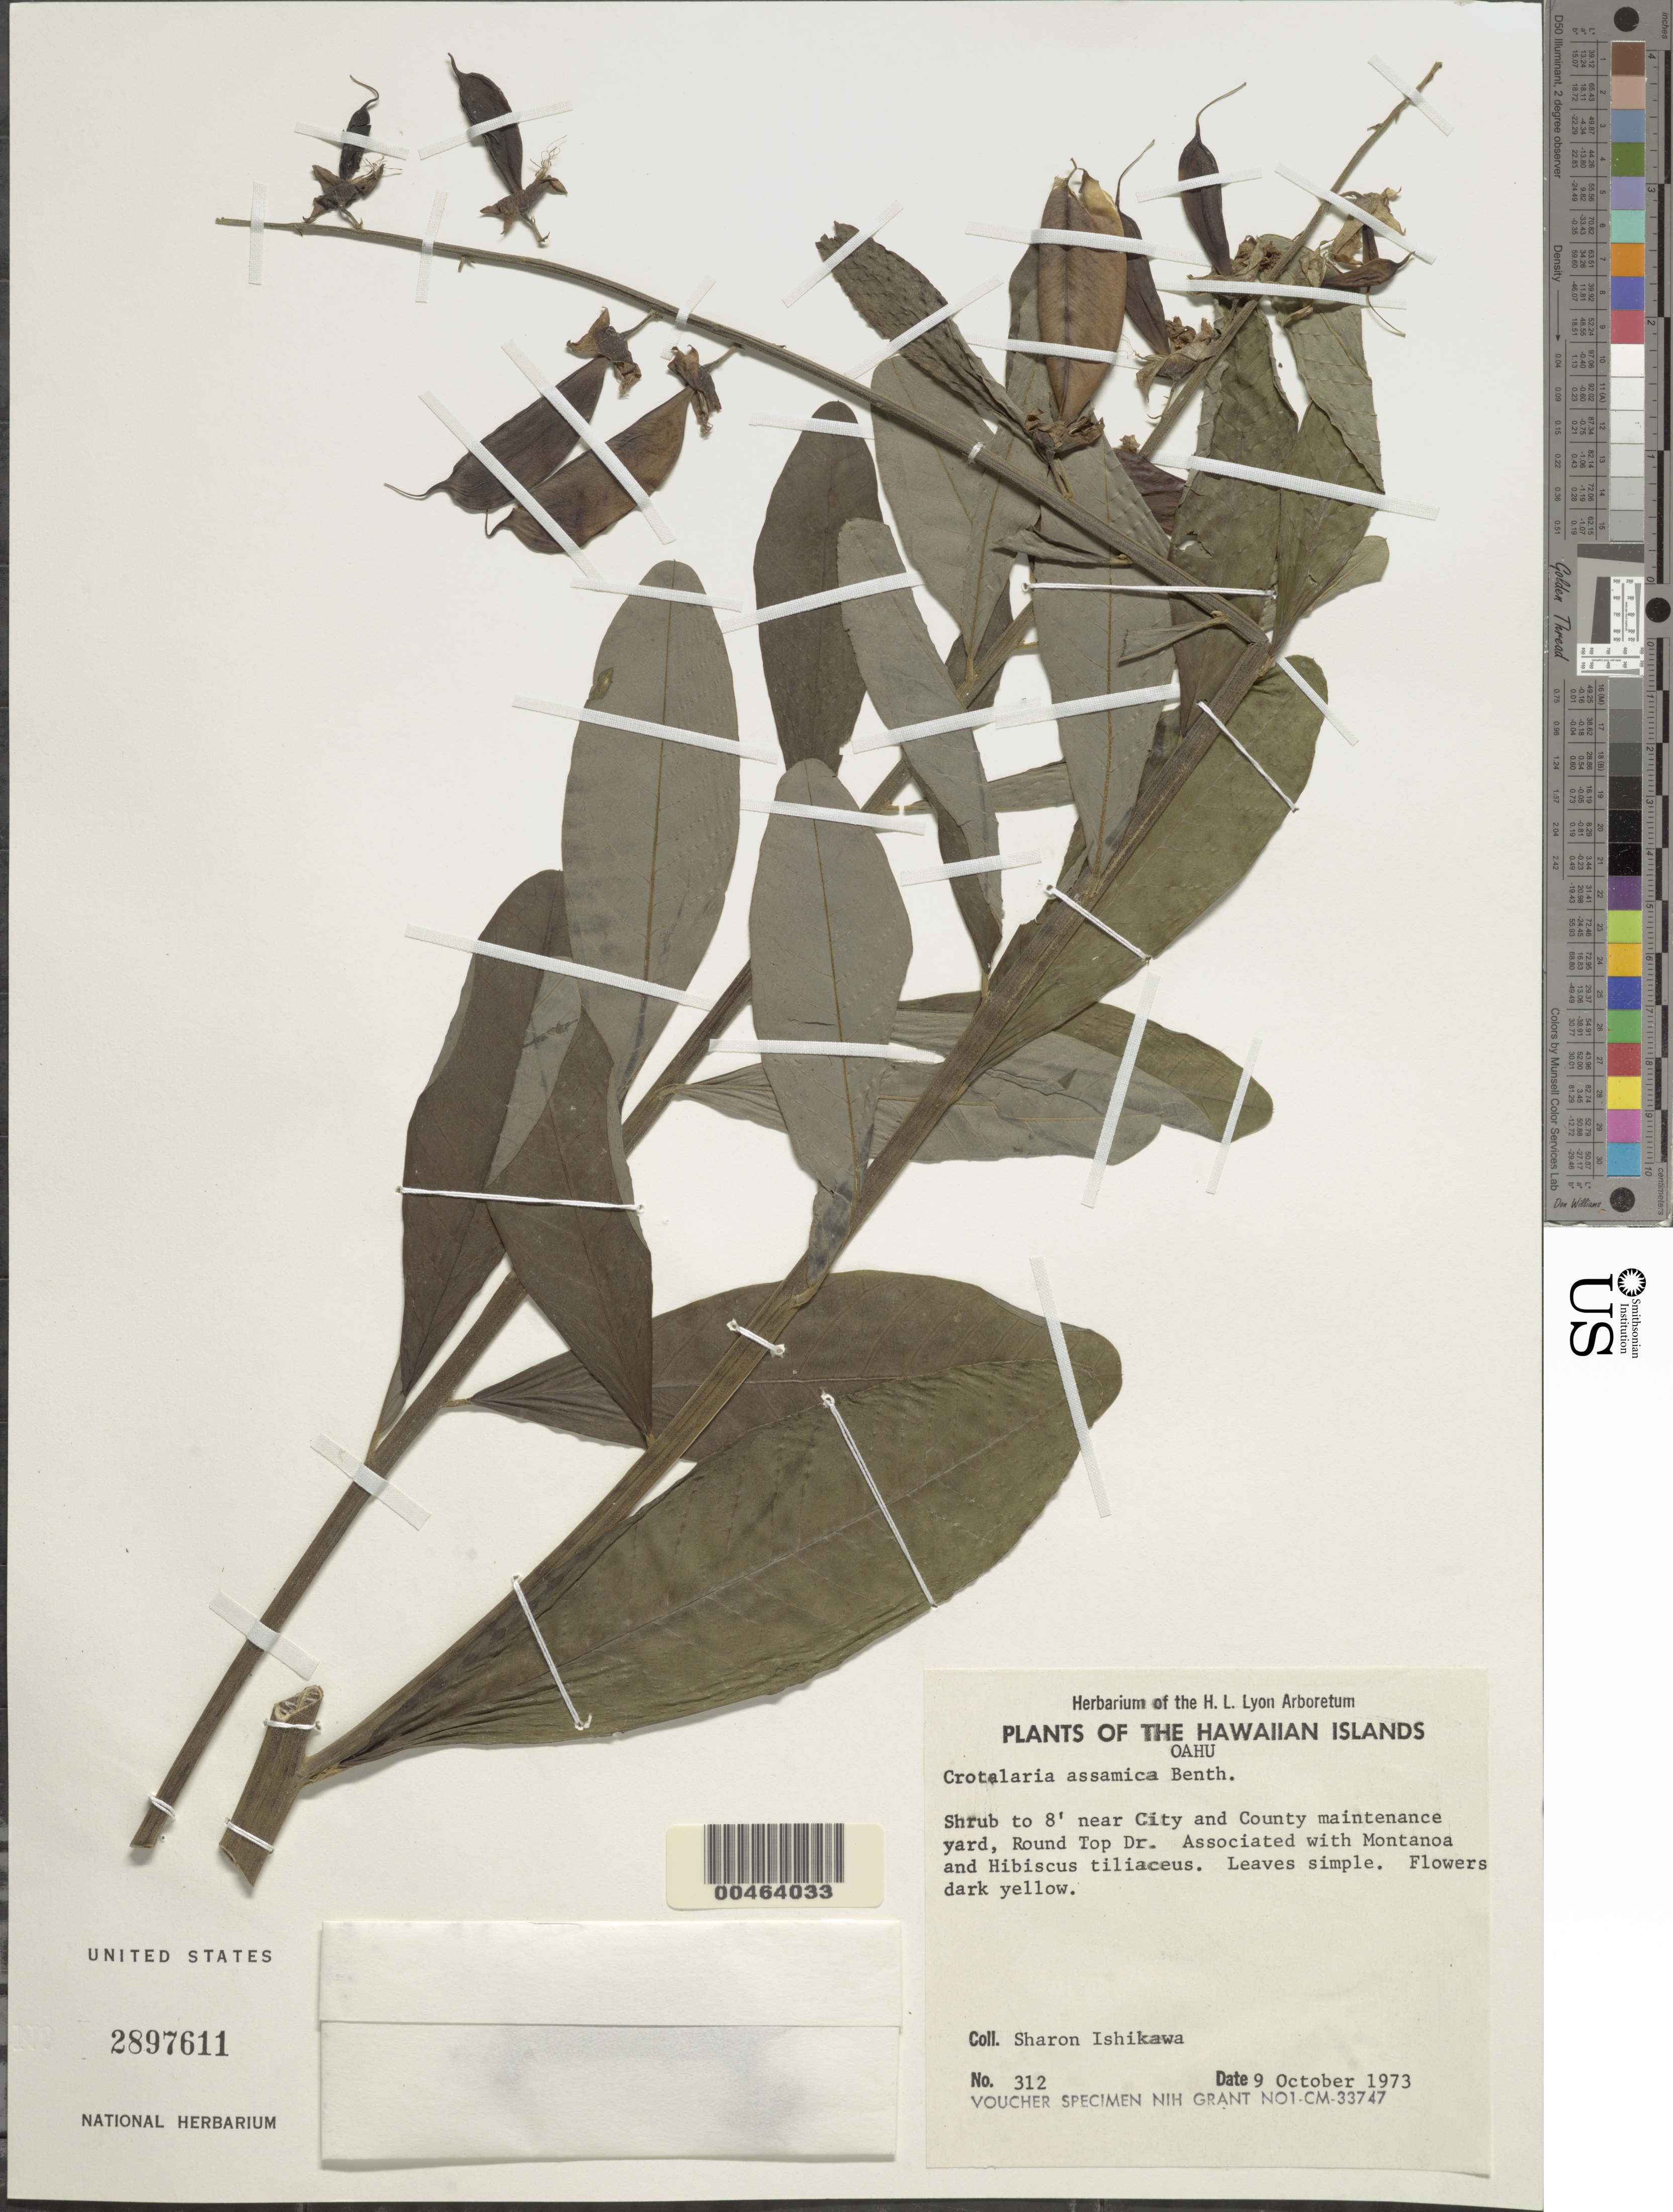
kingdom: Plantae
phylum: Tracheophyta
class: Magnoliopsida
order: Fabales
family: Fabaceae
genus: Crotalaria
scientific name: Crotalaria assamica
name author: Benth.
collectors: S. S. Ishikawa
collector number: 312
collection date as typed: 9 Oct 1973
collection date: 1973-10-09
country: United States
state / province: Hawaii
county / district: Honolulu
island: Oahu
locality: near City and County maintenance yard, Round Top Dr.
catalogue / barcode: US 2897611